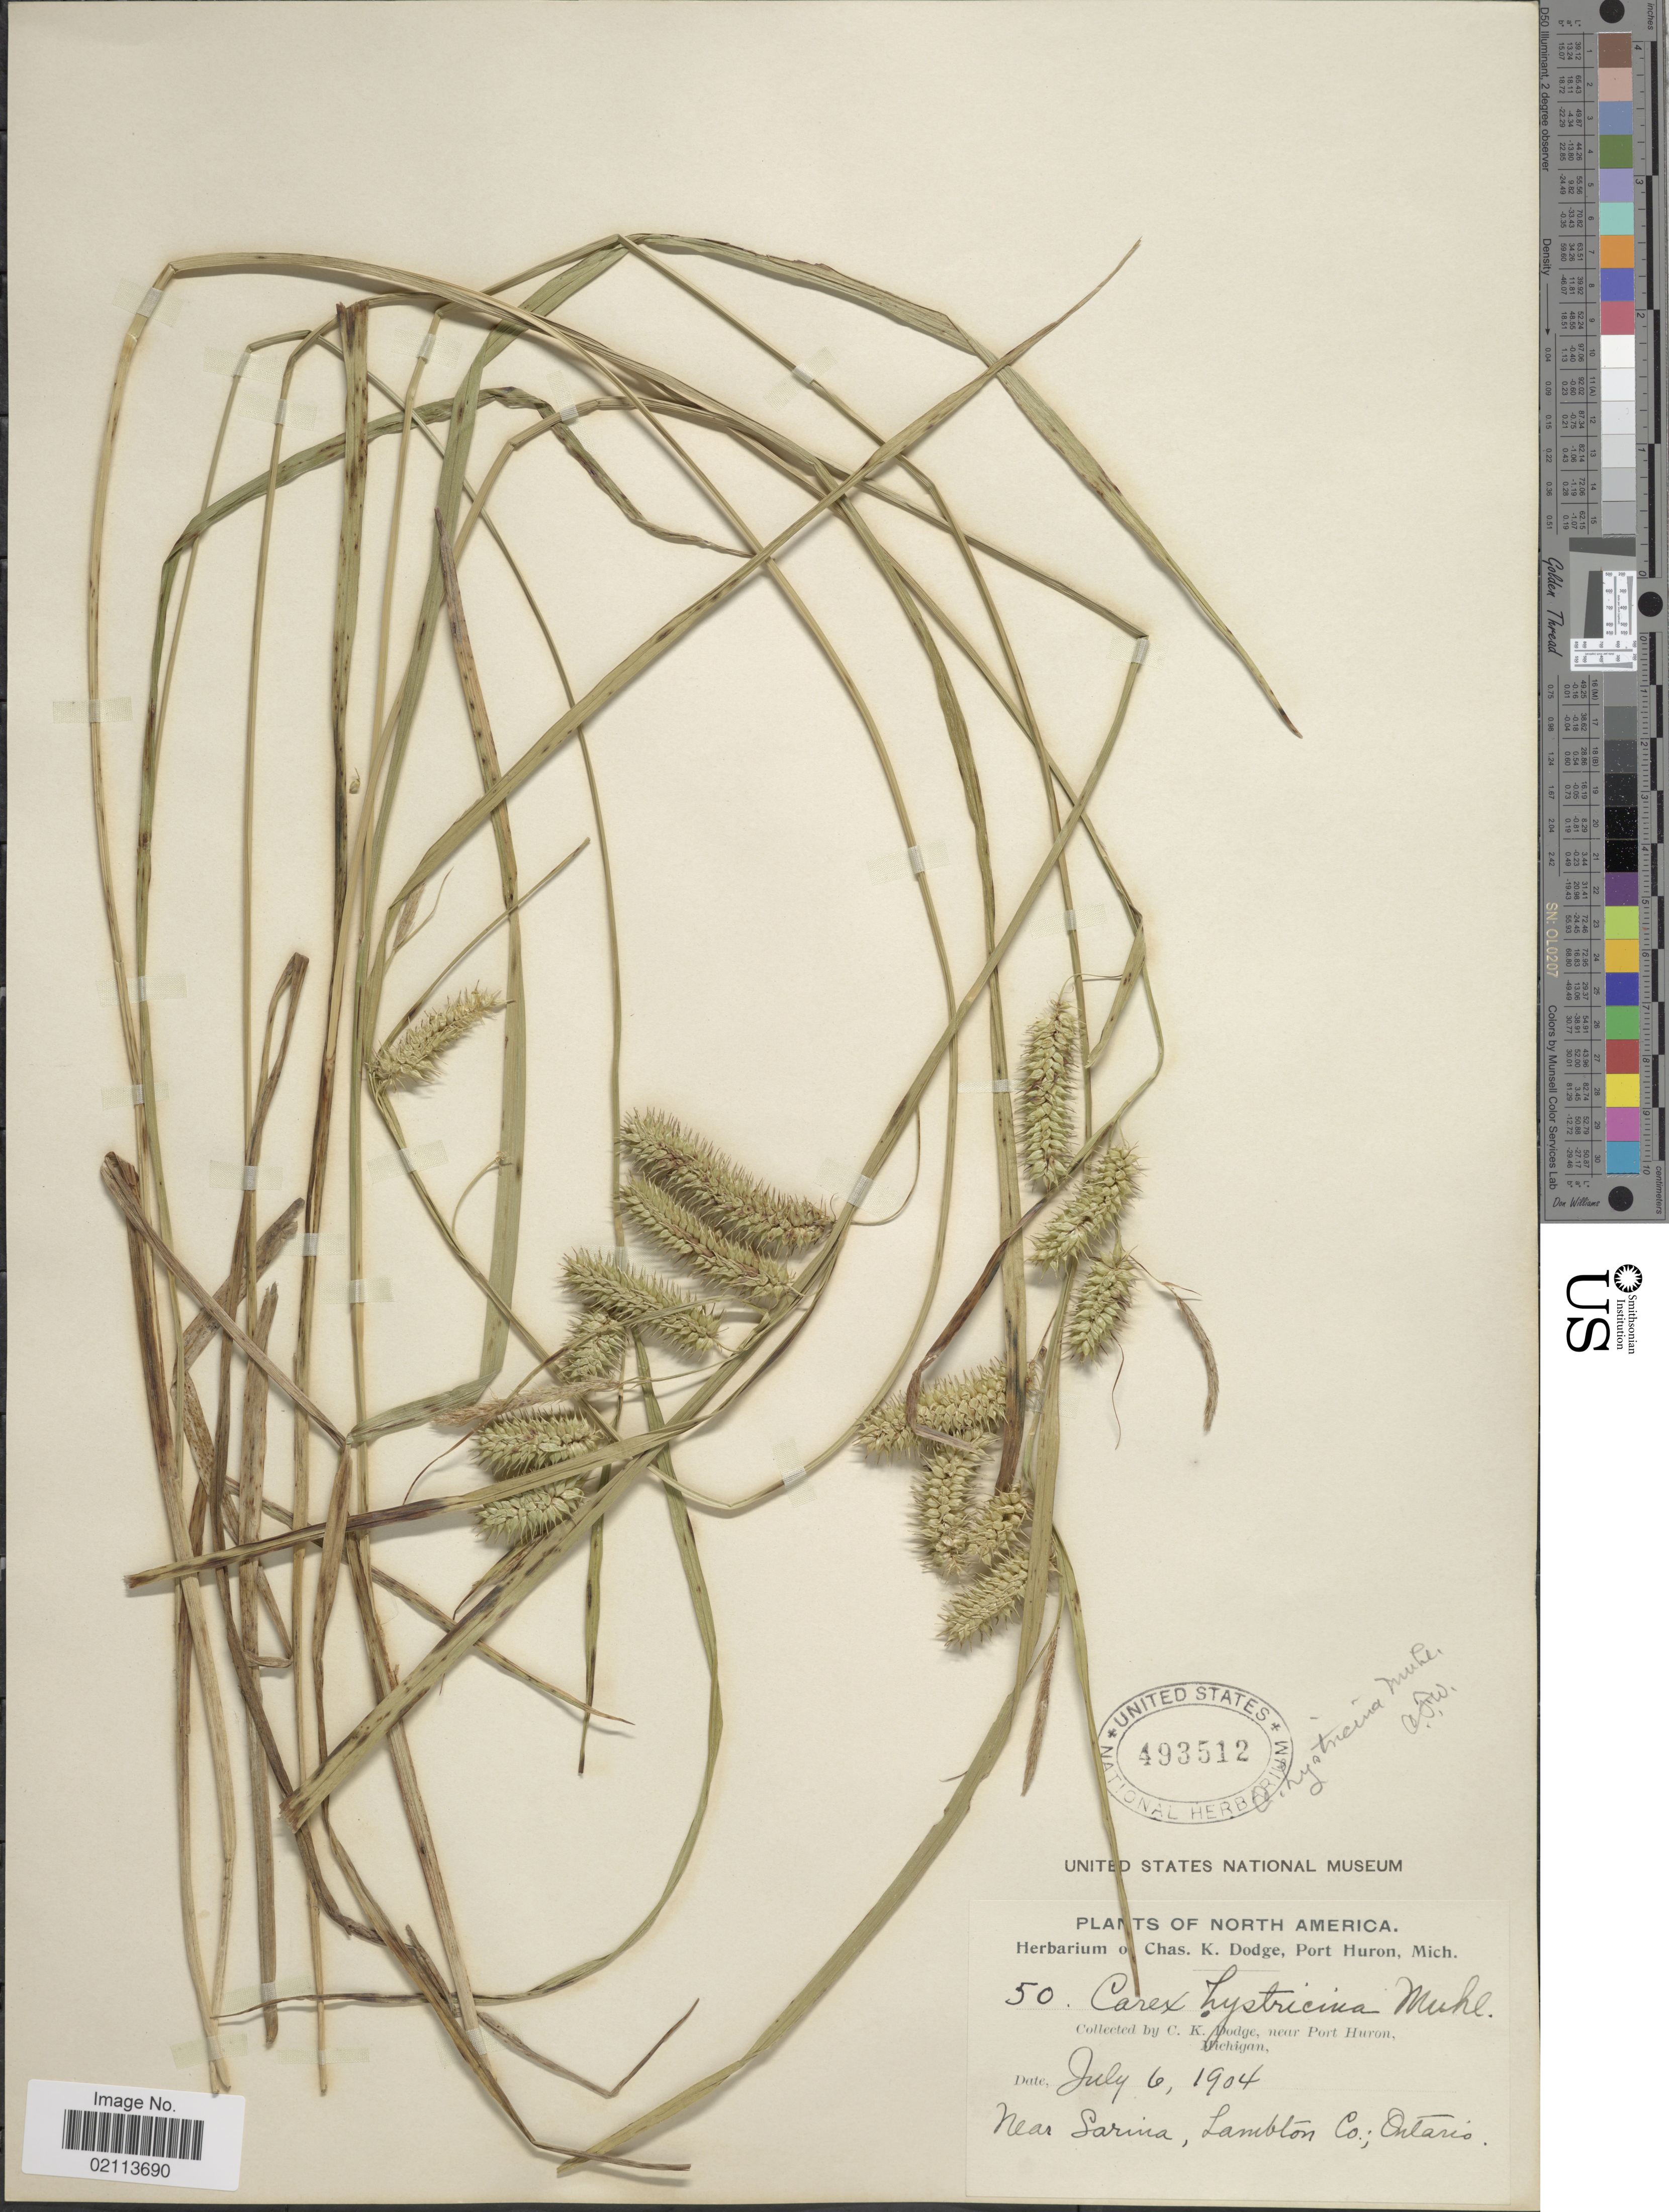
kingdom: Plantae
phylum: Tracheophyta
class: Liliopsida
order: Poales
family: Cyperaceae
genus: Carex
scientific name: Carex hystericina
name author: Muhl. ex Willd.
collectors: C. Dodge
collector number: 50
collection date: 1904-07-06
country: United States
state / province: Michigan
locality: Near Port Huron, Michigan, near Sarina, Lambton Co., Ontario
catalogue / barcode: US 493512